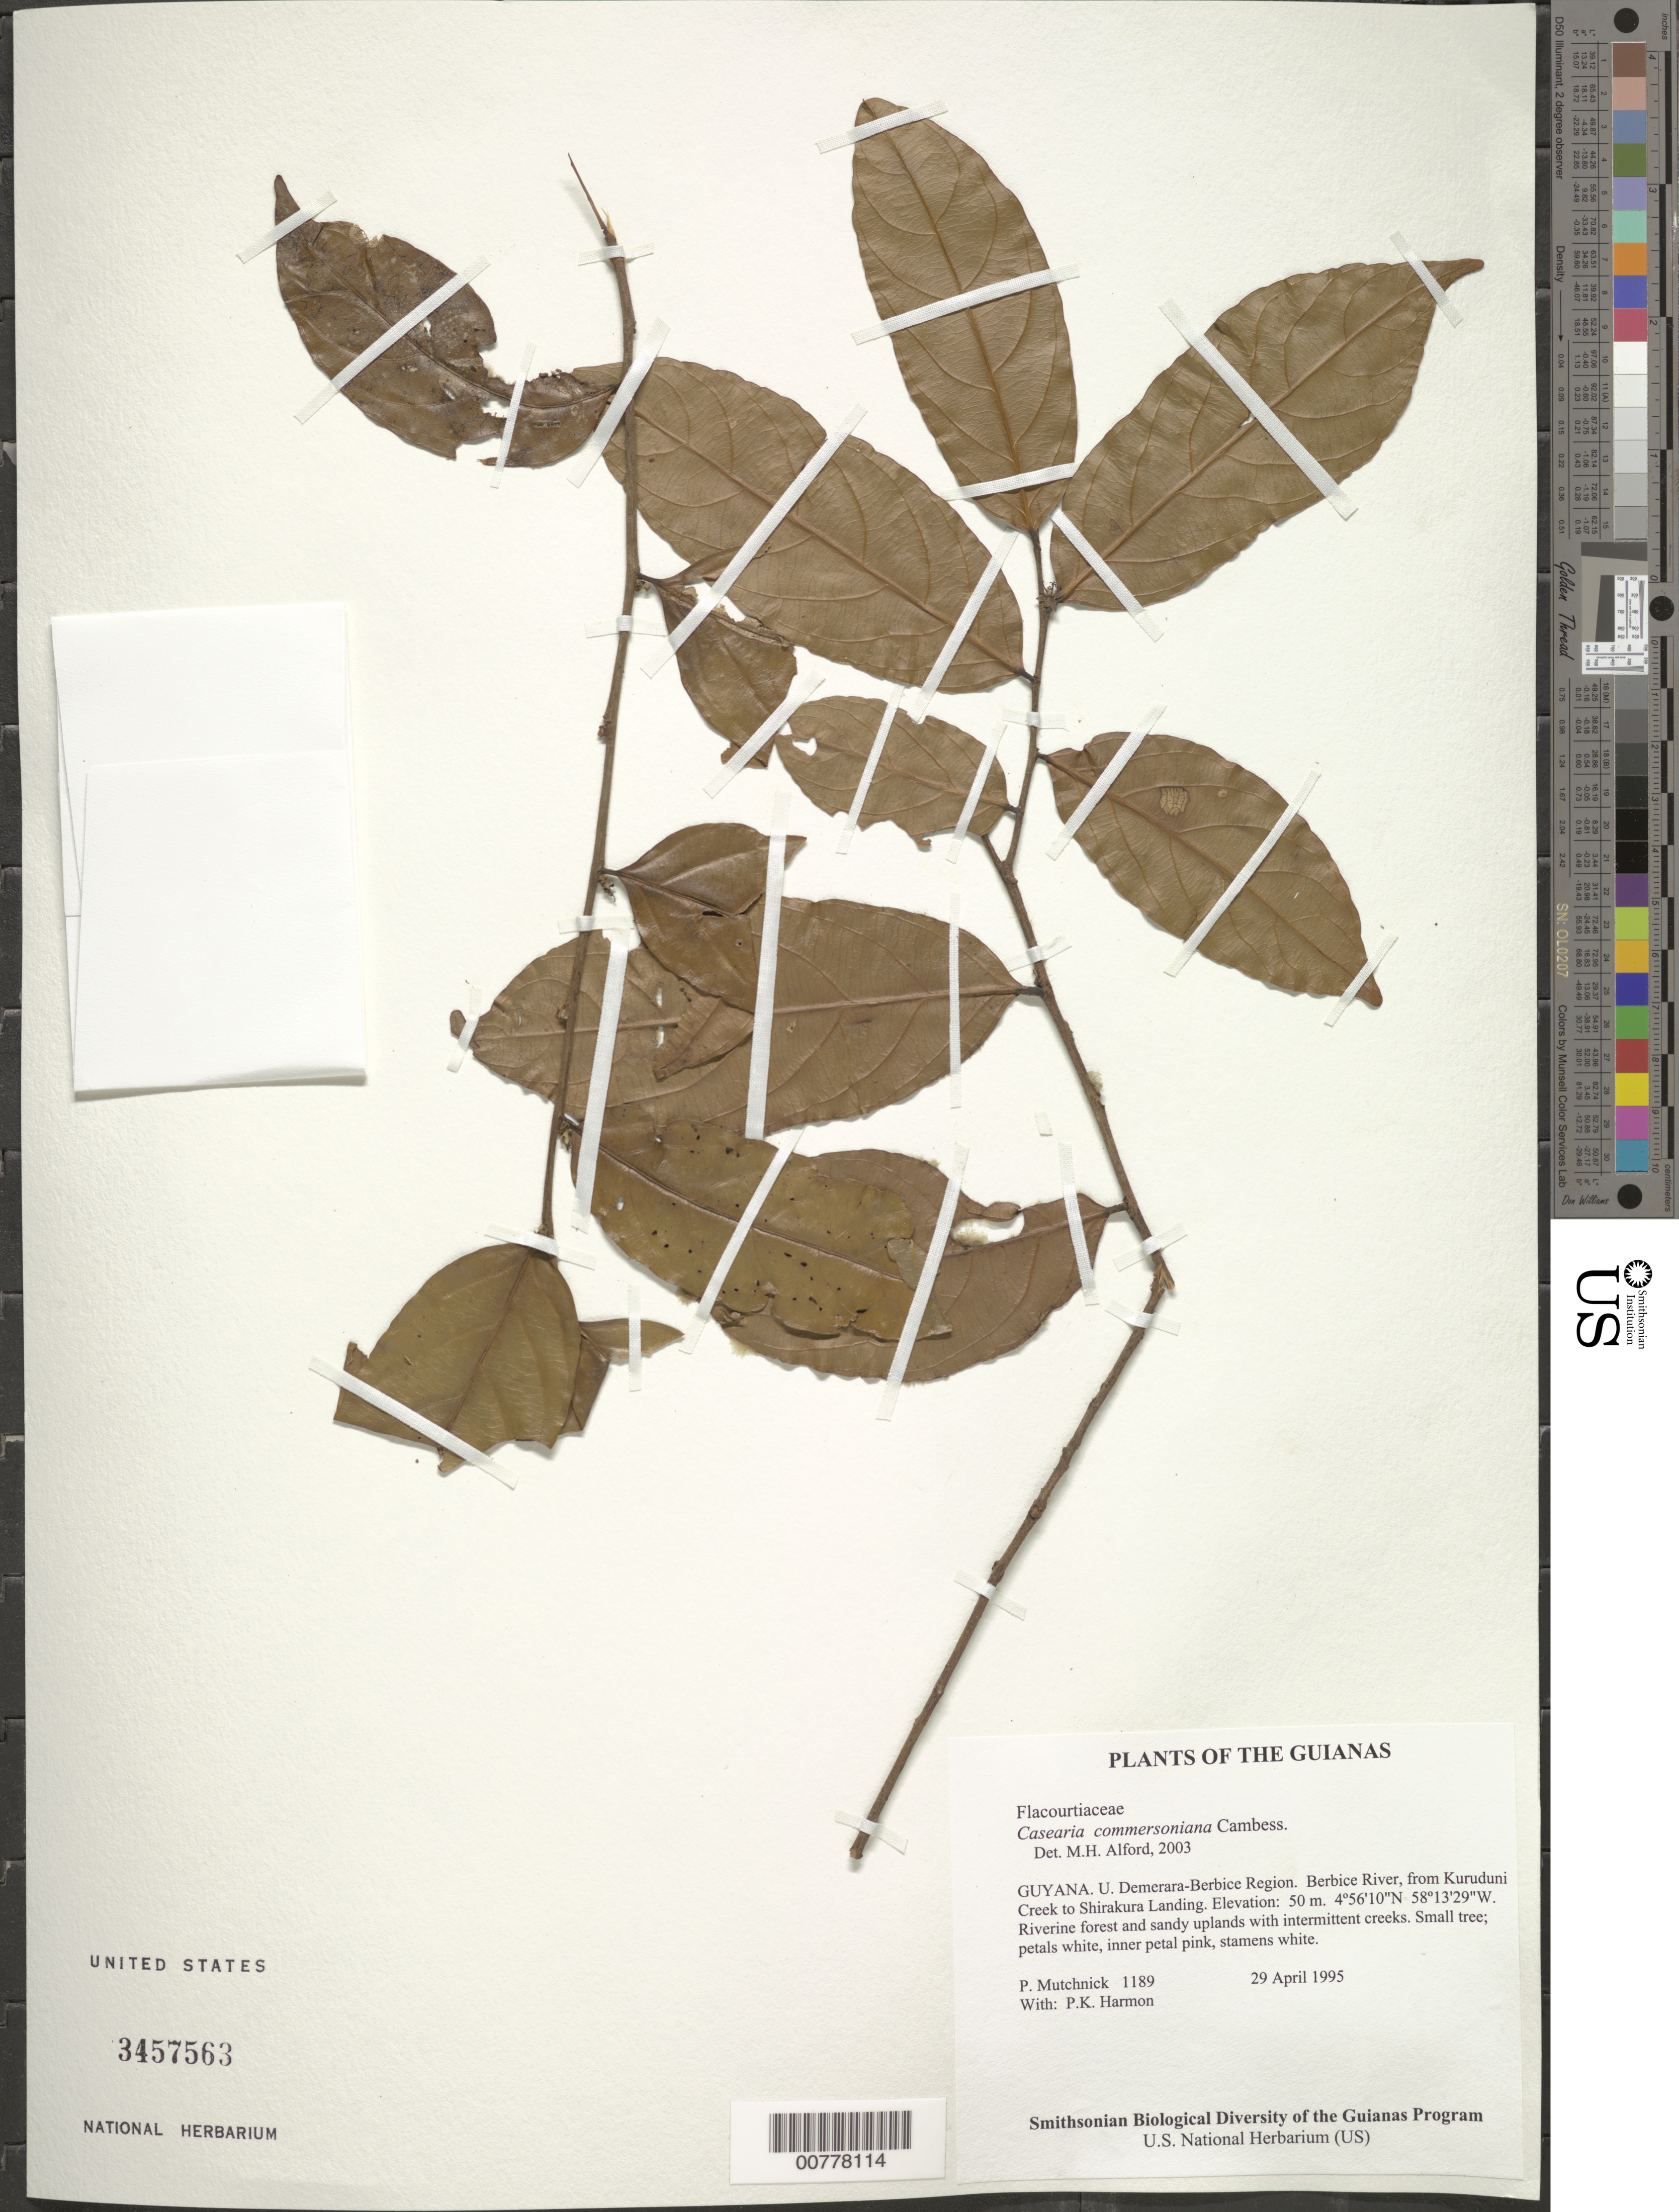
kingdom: Plantae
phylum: Tracheophyta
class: Magnoliopsida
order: Malpighiales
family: Salicaceae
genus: Piparea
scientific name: Piparea dentata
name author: Aubl.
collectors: P. Mutchnick & P. Harmon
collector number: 1189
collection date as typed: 29 April 1995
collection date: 1995-04-29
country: Guyana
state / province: U. Demerara-Berbice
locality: Berbice River, from Kuruduni Creek to Shirakura Landing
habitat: Riverine forest and sandy uplands with intermittent creeks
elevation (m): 50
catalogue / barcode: US 3457563